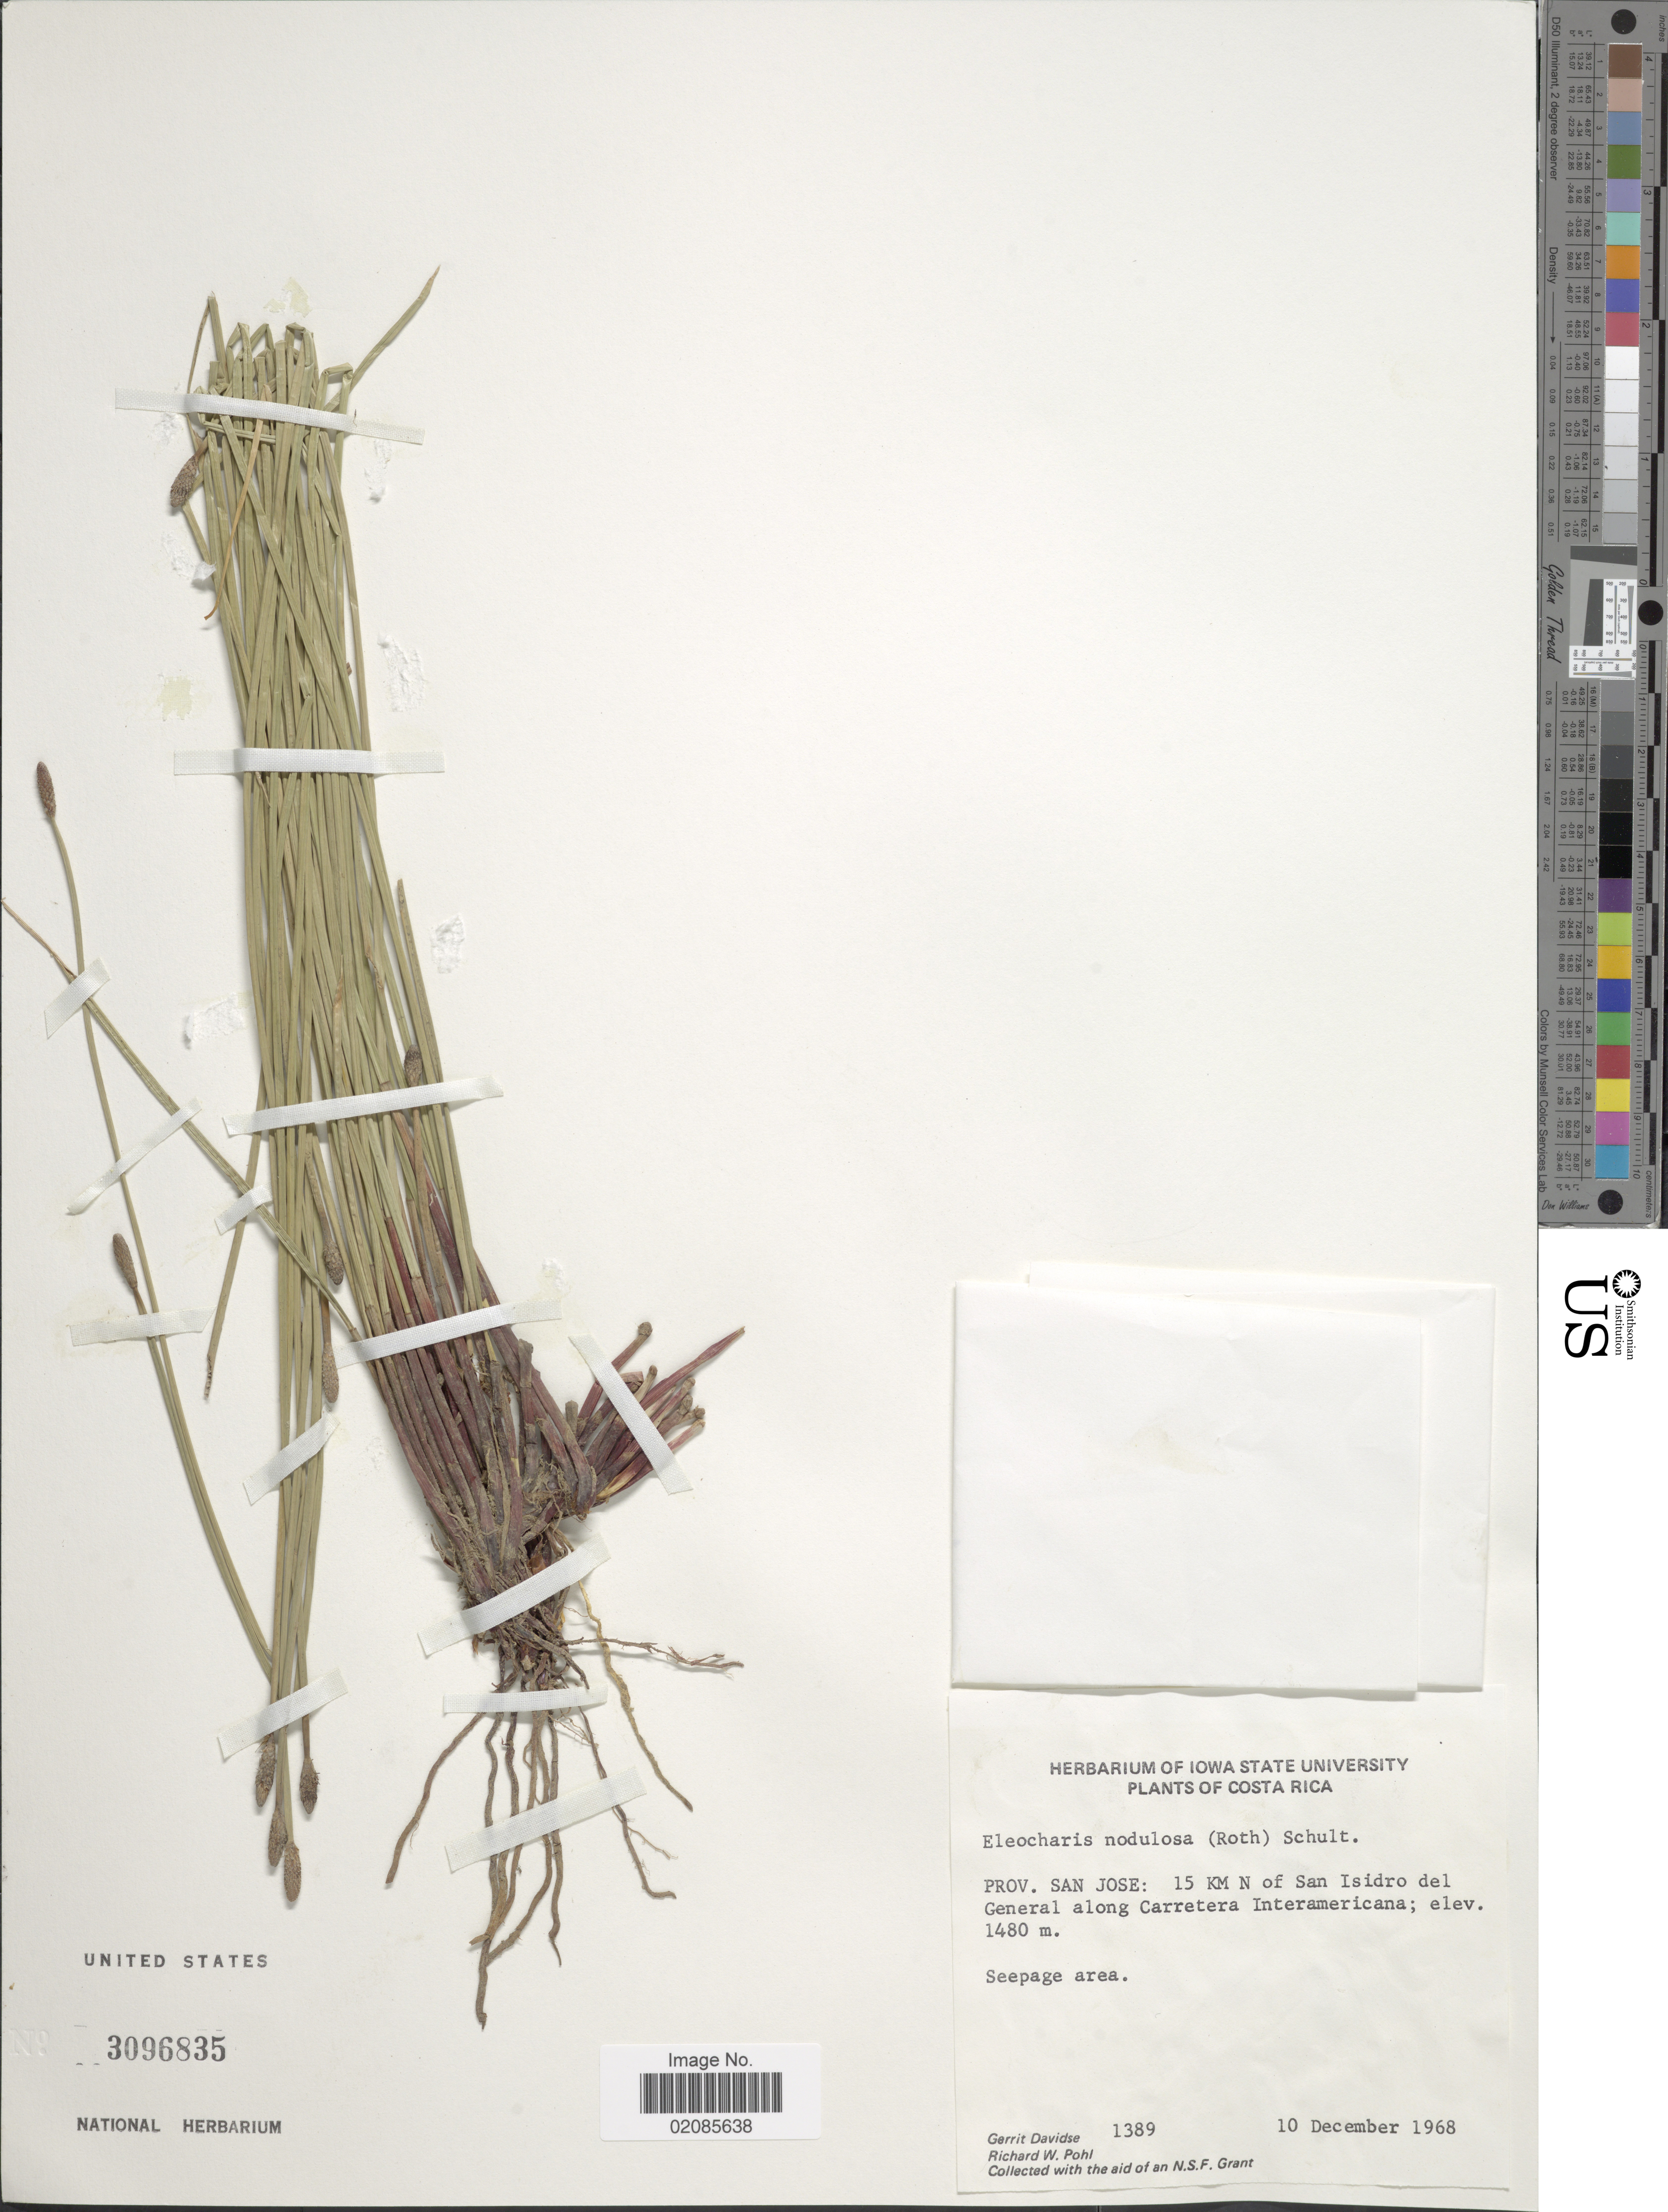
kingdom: Plantae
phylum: Tracheophyta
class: Liliopsida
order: Poales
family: Cyperaceae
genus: Eleocharis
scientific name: Eleocharis montana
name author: (Kunth) Roem. & Schult.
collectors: G. Davidse & R. W. Pohl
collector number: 1389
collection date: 1968-12-10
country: Costa Rica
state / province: San José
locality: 15 KM N of San Isidro del General along Carretera Interamericana.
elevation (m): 1480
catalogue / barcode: US 3096835